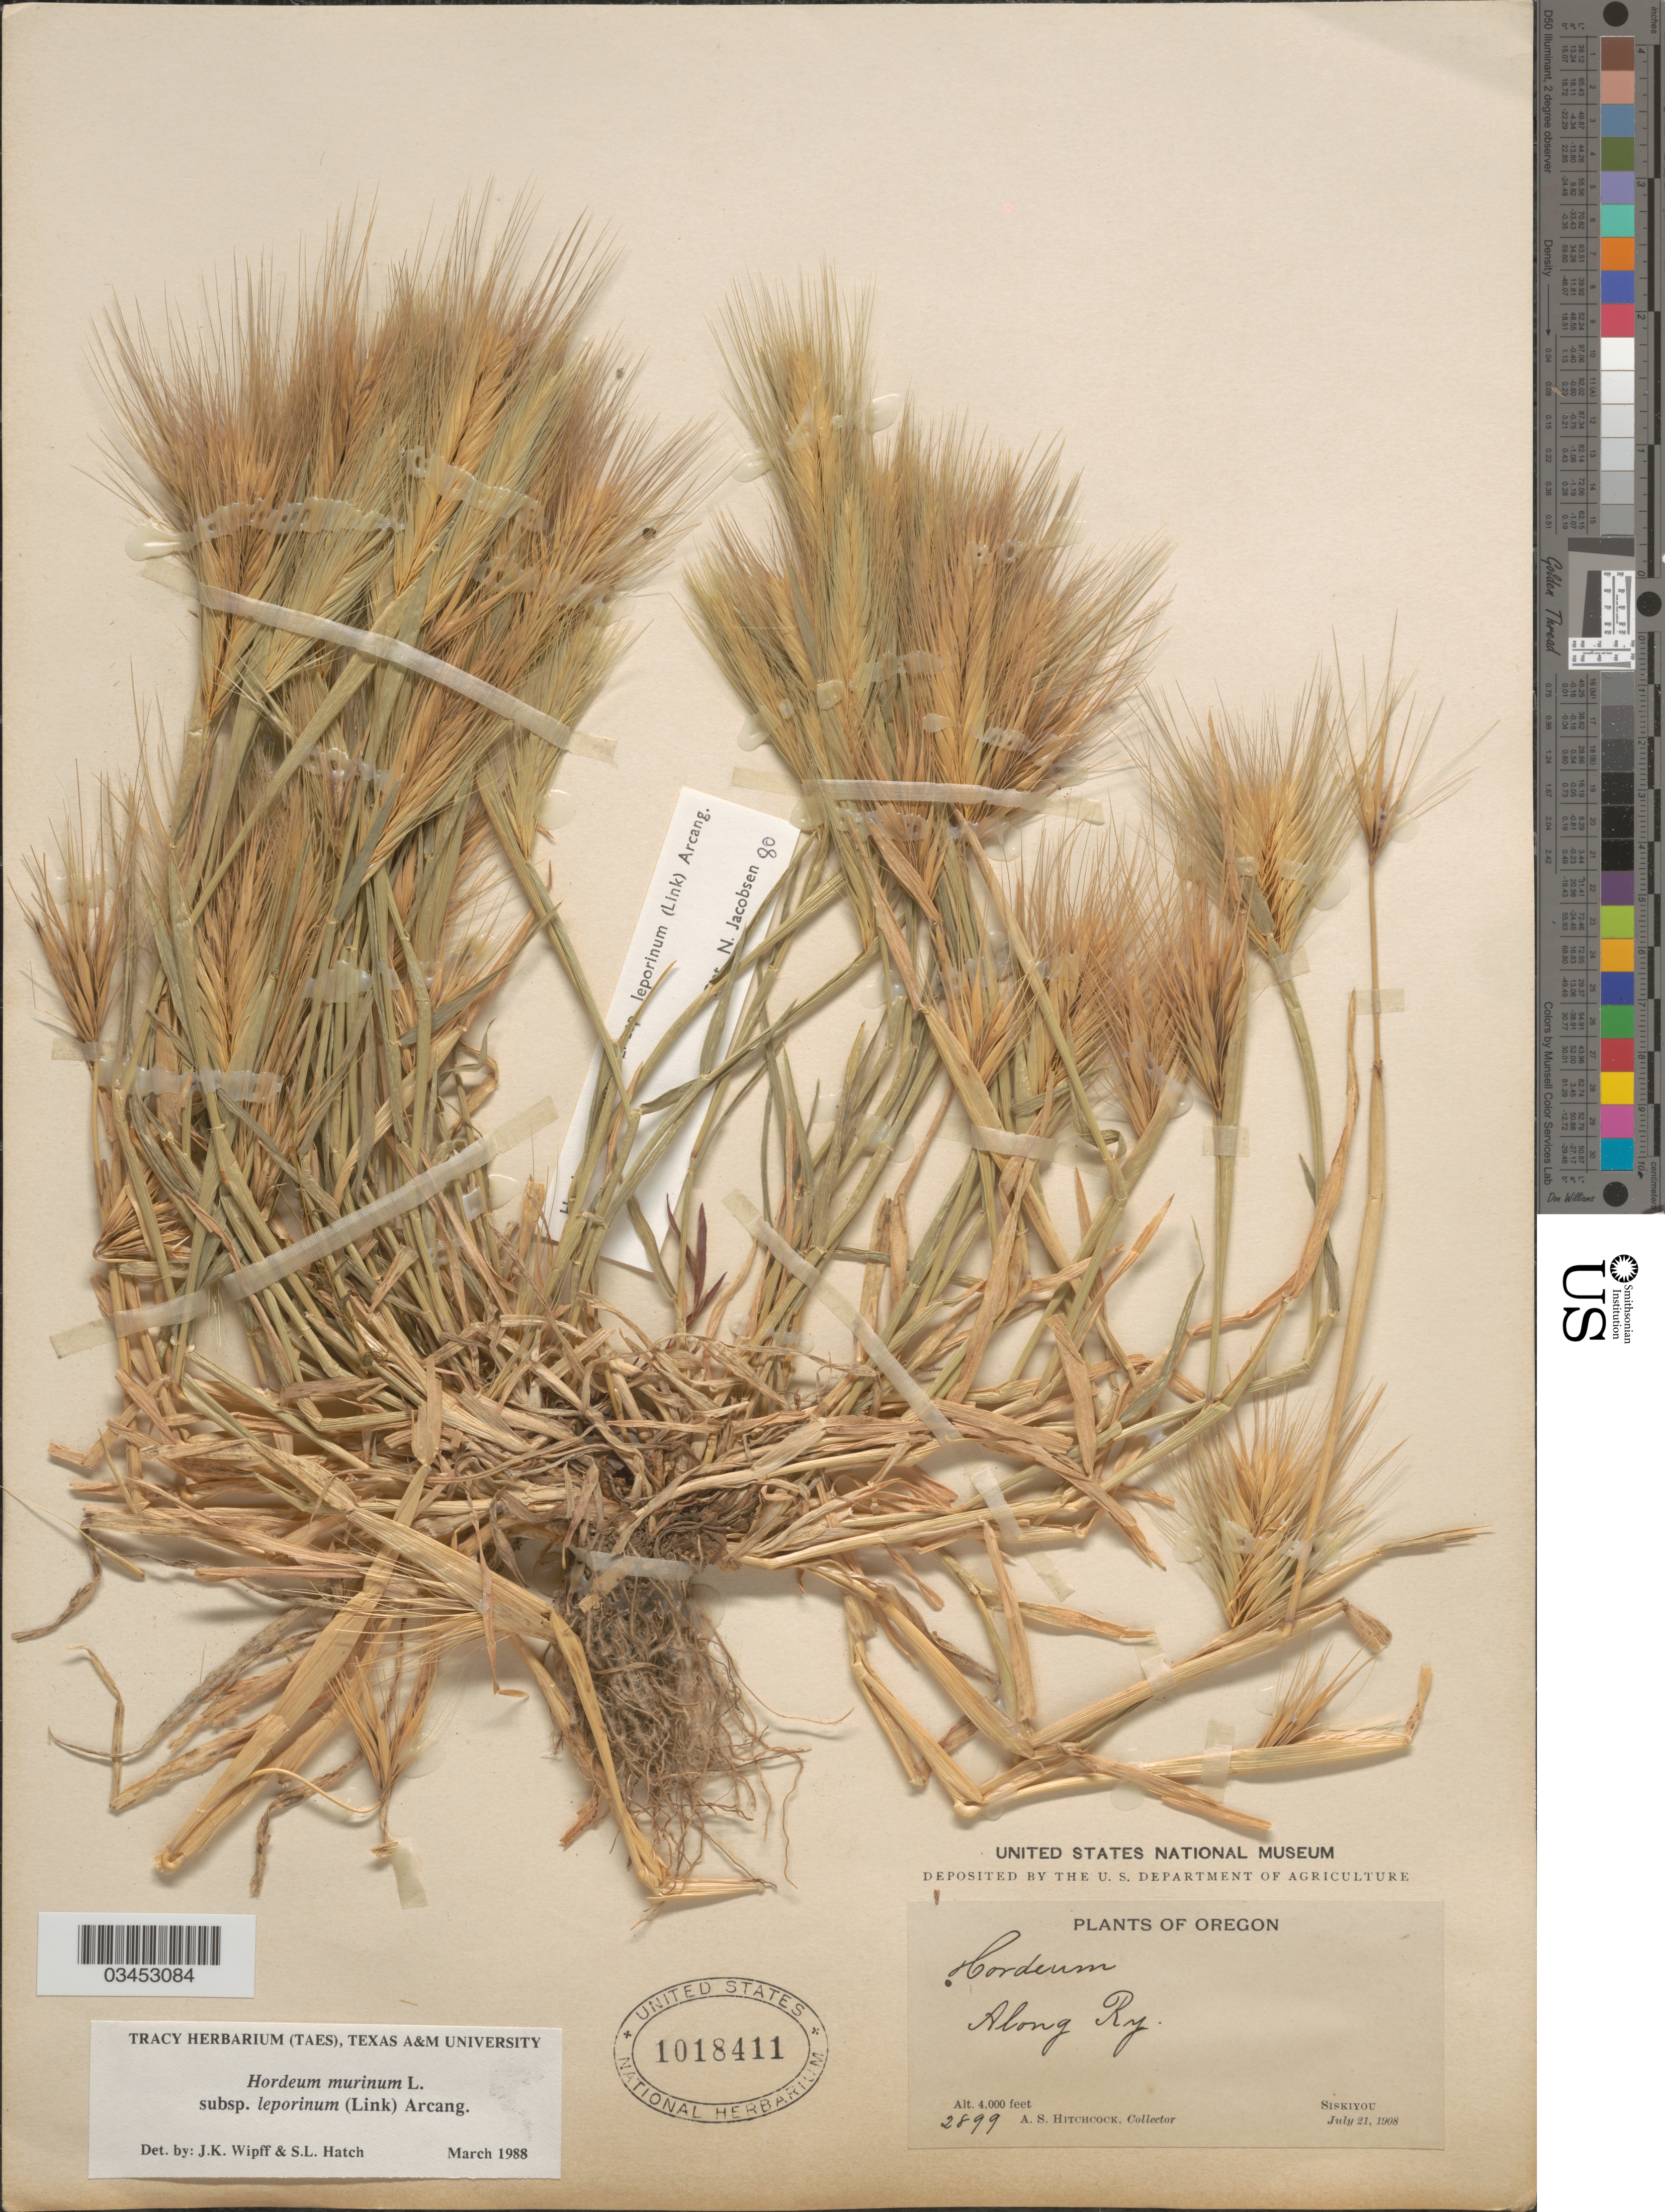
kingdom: Plantae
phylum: Tracheophyta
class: Liliopsida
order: Poales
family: Poaceae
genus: Hordeum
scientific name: Hordeum murinum subsp. leporinum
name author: (Link) Arcang.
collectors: A. S. Hitchcock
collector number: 2899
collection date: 1908-07-21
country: United States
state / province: Oregon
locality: Along Ry. Siskiyou.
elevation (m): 1219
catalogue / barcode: US 1018411